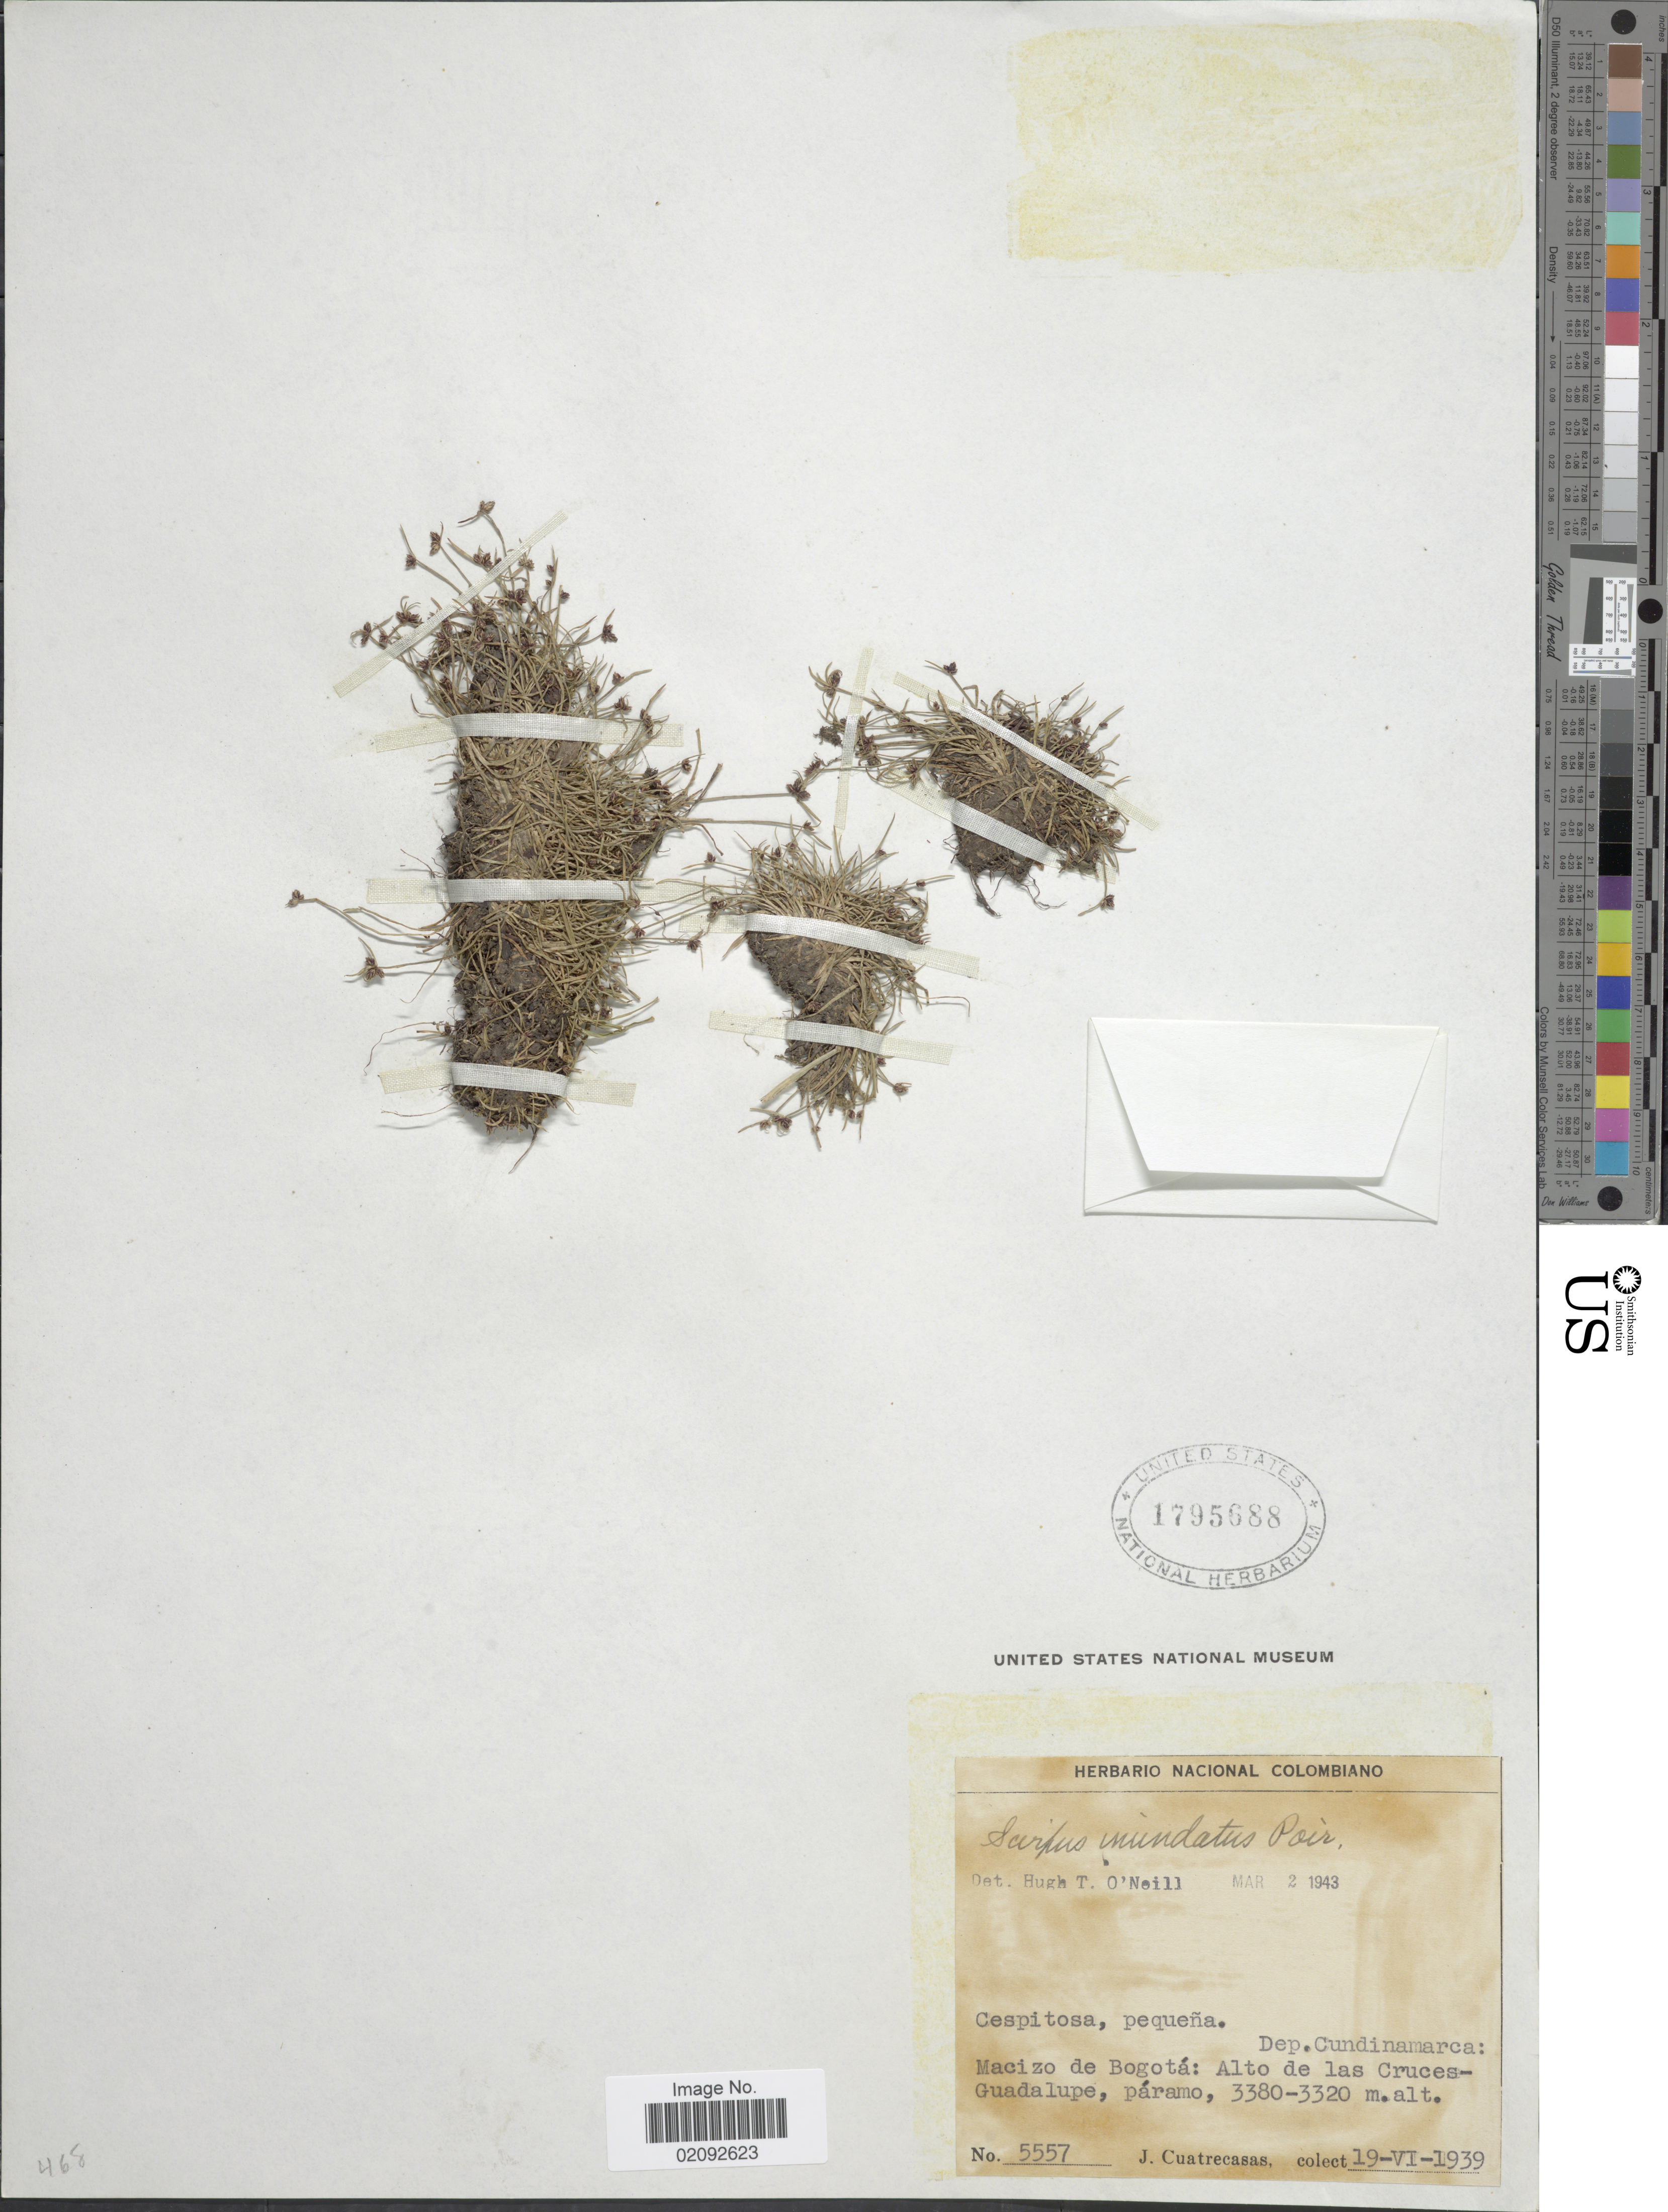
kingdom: Plantae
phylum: Tracheophyta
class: Liliopsida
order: Poales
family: Cyperaceae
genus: Isolepis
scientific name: Isolepis nigricans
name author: Kunth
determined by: Strong, Mark T., (BOT), Smithsonian Institution - National Museum of Natural History (UNITED STATES)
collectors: J. Cuatrecasas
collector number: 5557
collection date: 1939-06-19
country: Colombia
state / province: Cundinamarca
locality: Macizo de Bogota, Alto de las Cruces-Guadalupe, paramo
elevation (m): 3320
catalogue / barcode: US 1795688